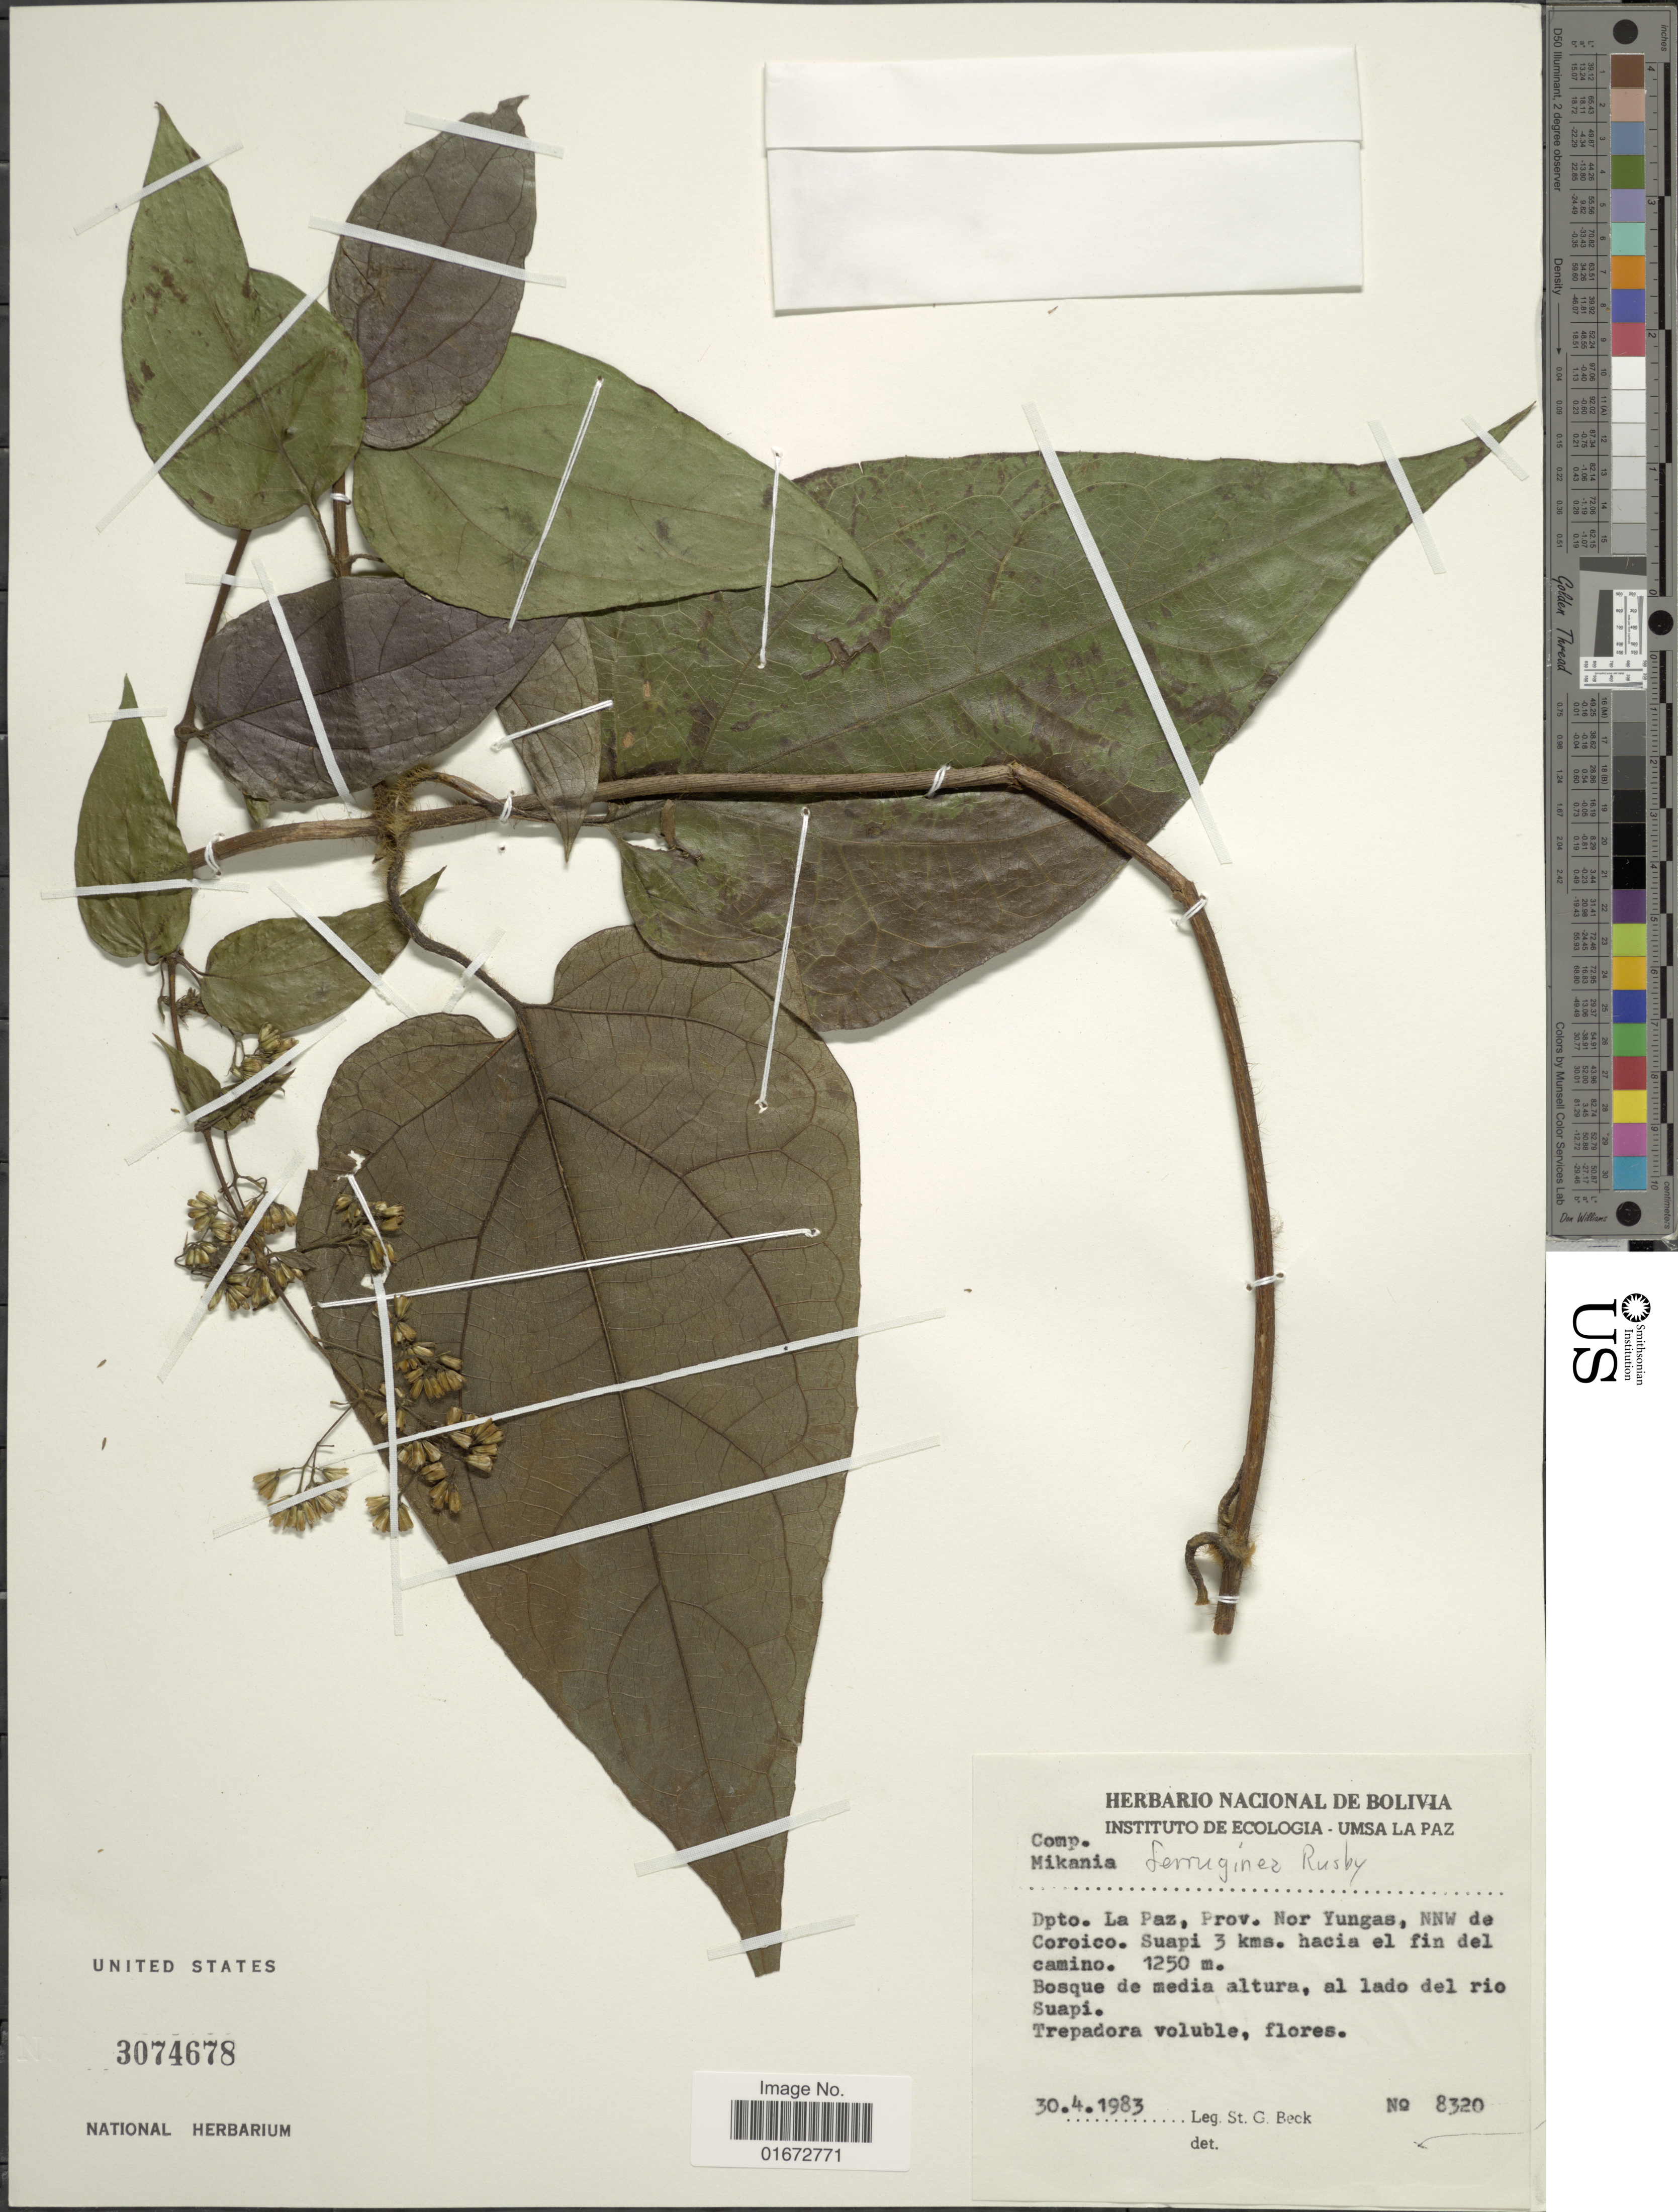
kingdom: Plantae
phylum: Tracheophyta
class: Magnoliopsida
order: Asterales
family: Asteraceae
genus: Mikania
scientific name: Mikania ferruginea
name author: (Rusby) Buchtien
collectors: S. G. Beck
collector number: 8320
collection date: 1983-04-30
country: Bolivia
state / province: La Paz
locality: Dpto. :La Paz, Prov. Nor Yungas, NNW de Coroico. Suapi 3 kms. hacia el fin del camino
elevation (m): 1250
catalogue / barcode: US 3074678